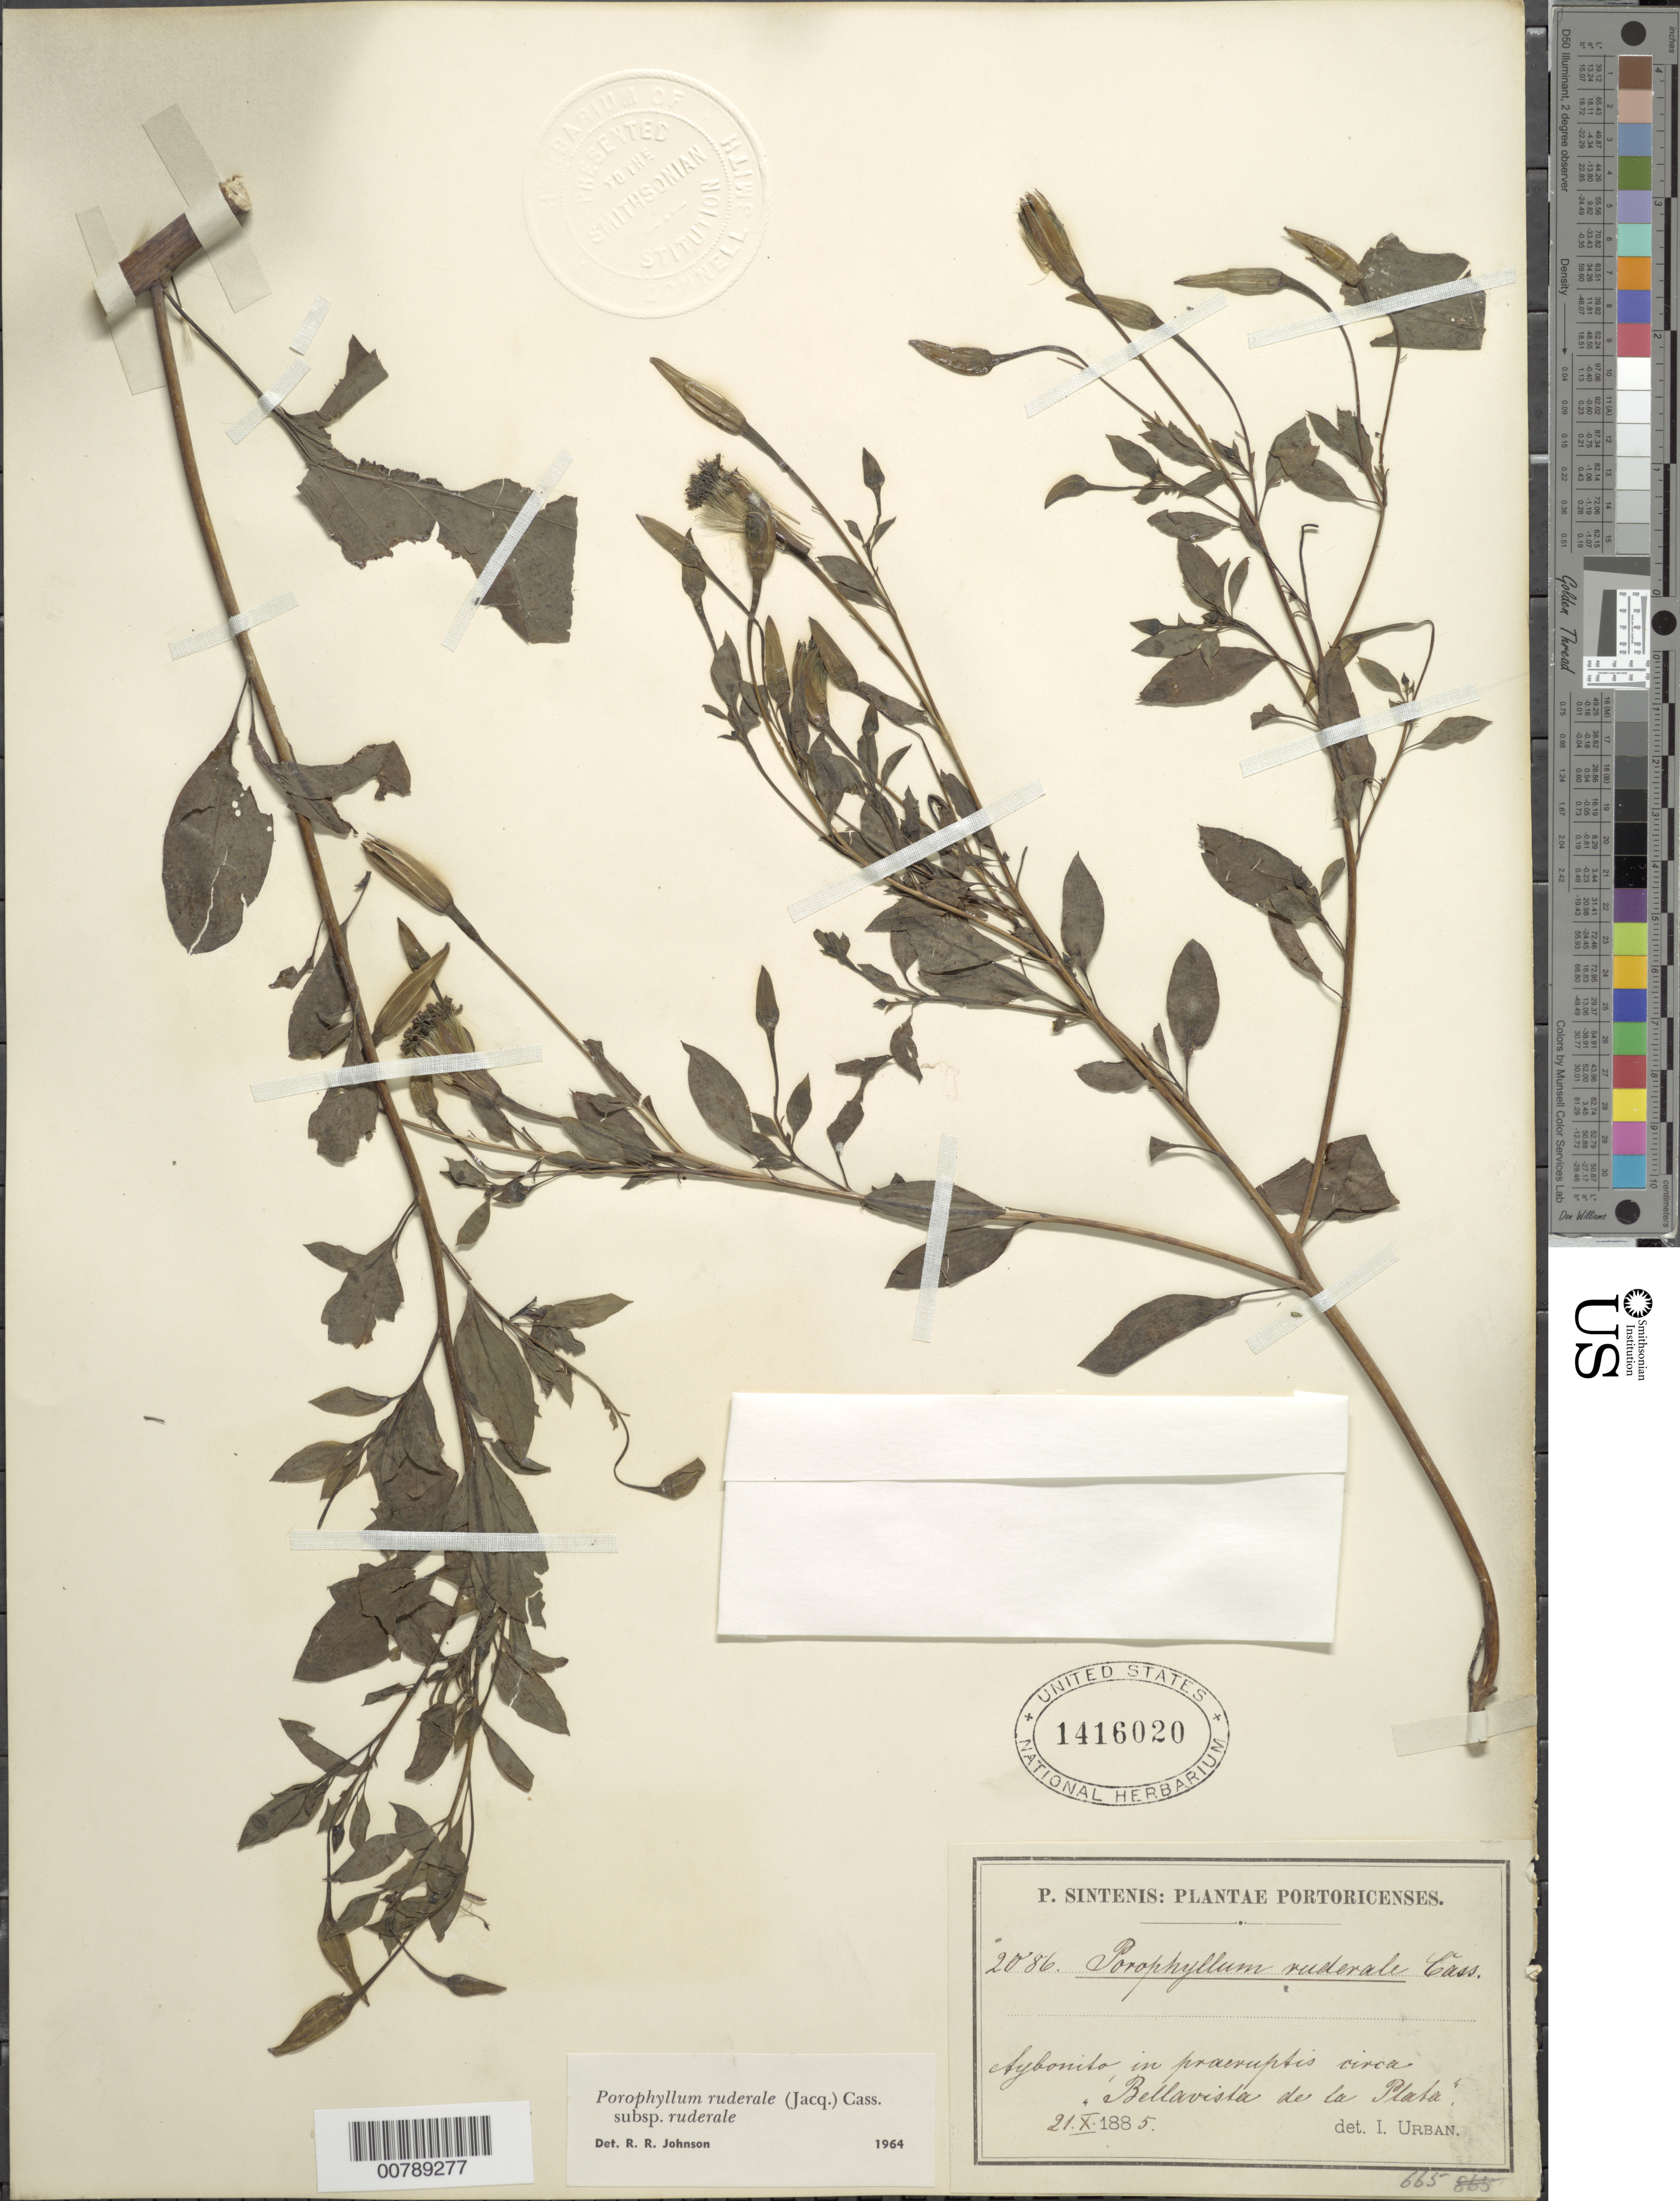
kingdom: Plantae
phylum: Tracheophyta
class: Magnoliopsida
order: Asterales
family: Asteraceae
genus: Porophyllum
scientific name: Porophyllum ruderale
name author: (Jacq.) Cass.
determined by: Johnson, R. R.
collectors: P. Sintenis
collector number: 2086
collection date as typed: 21 Oct 1885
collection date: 1885-10-21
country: Puerto Rico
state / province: Abonito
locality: Aybonito in praeruptis circa Bellavista de la Plata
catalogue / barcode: US 1416020